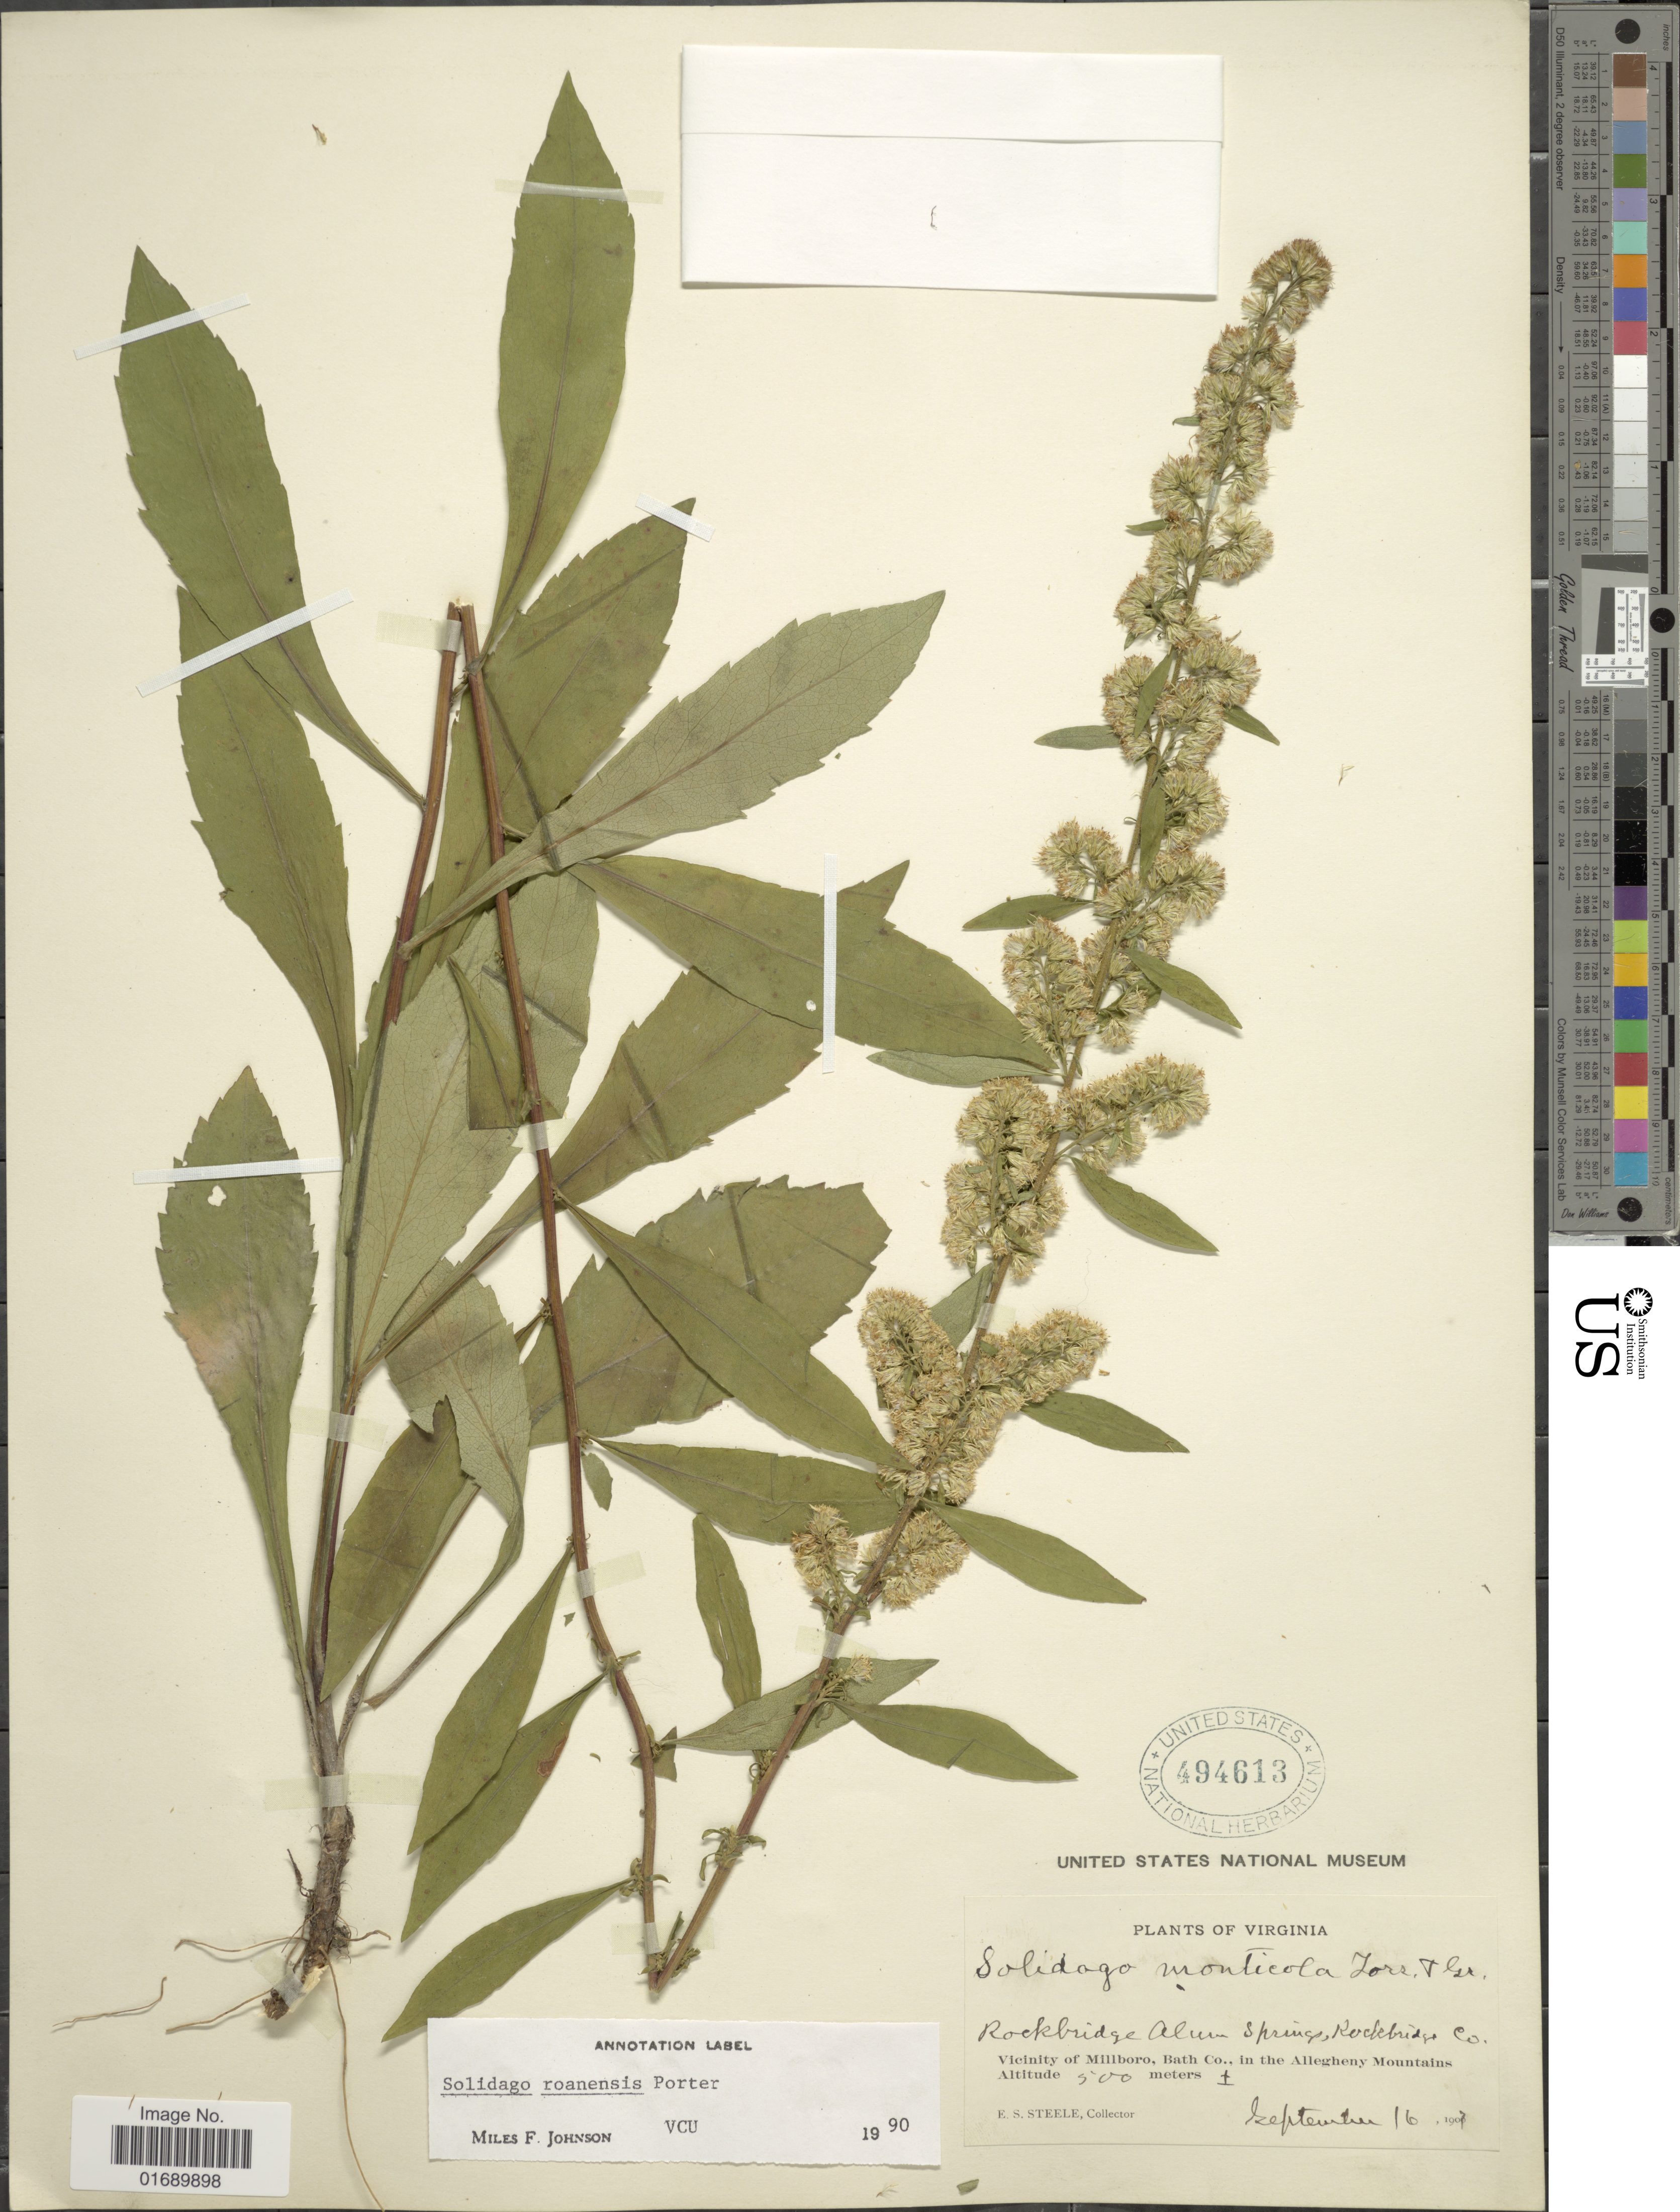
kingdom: Plantae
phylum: Tracheophyta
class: Magnoliopsida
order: Asterales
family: Asteraceae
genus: Solidago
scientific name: Solidago roanensis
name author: Porter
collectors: E. Steele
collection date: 1907-09-16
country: United States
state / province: Virginia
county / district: Bath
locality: Rockbridge Alum Spring, Rockbridge. Co. Vicinity of Millboro, Bath Co., in the Allegheny Mountains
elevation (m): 500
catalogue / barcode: US 494613